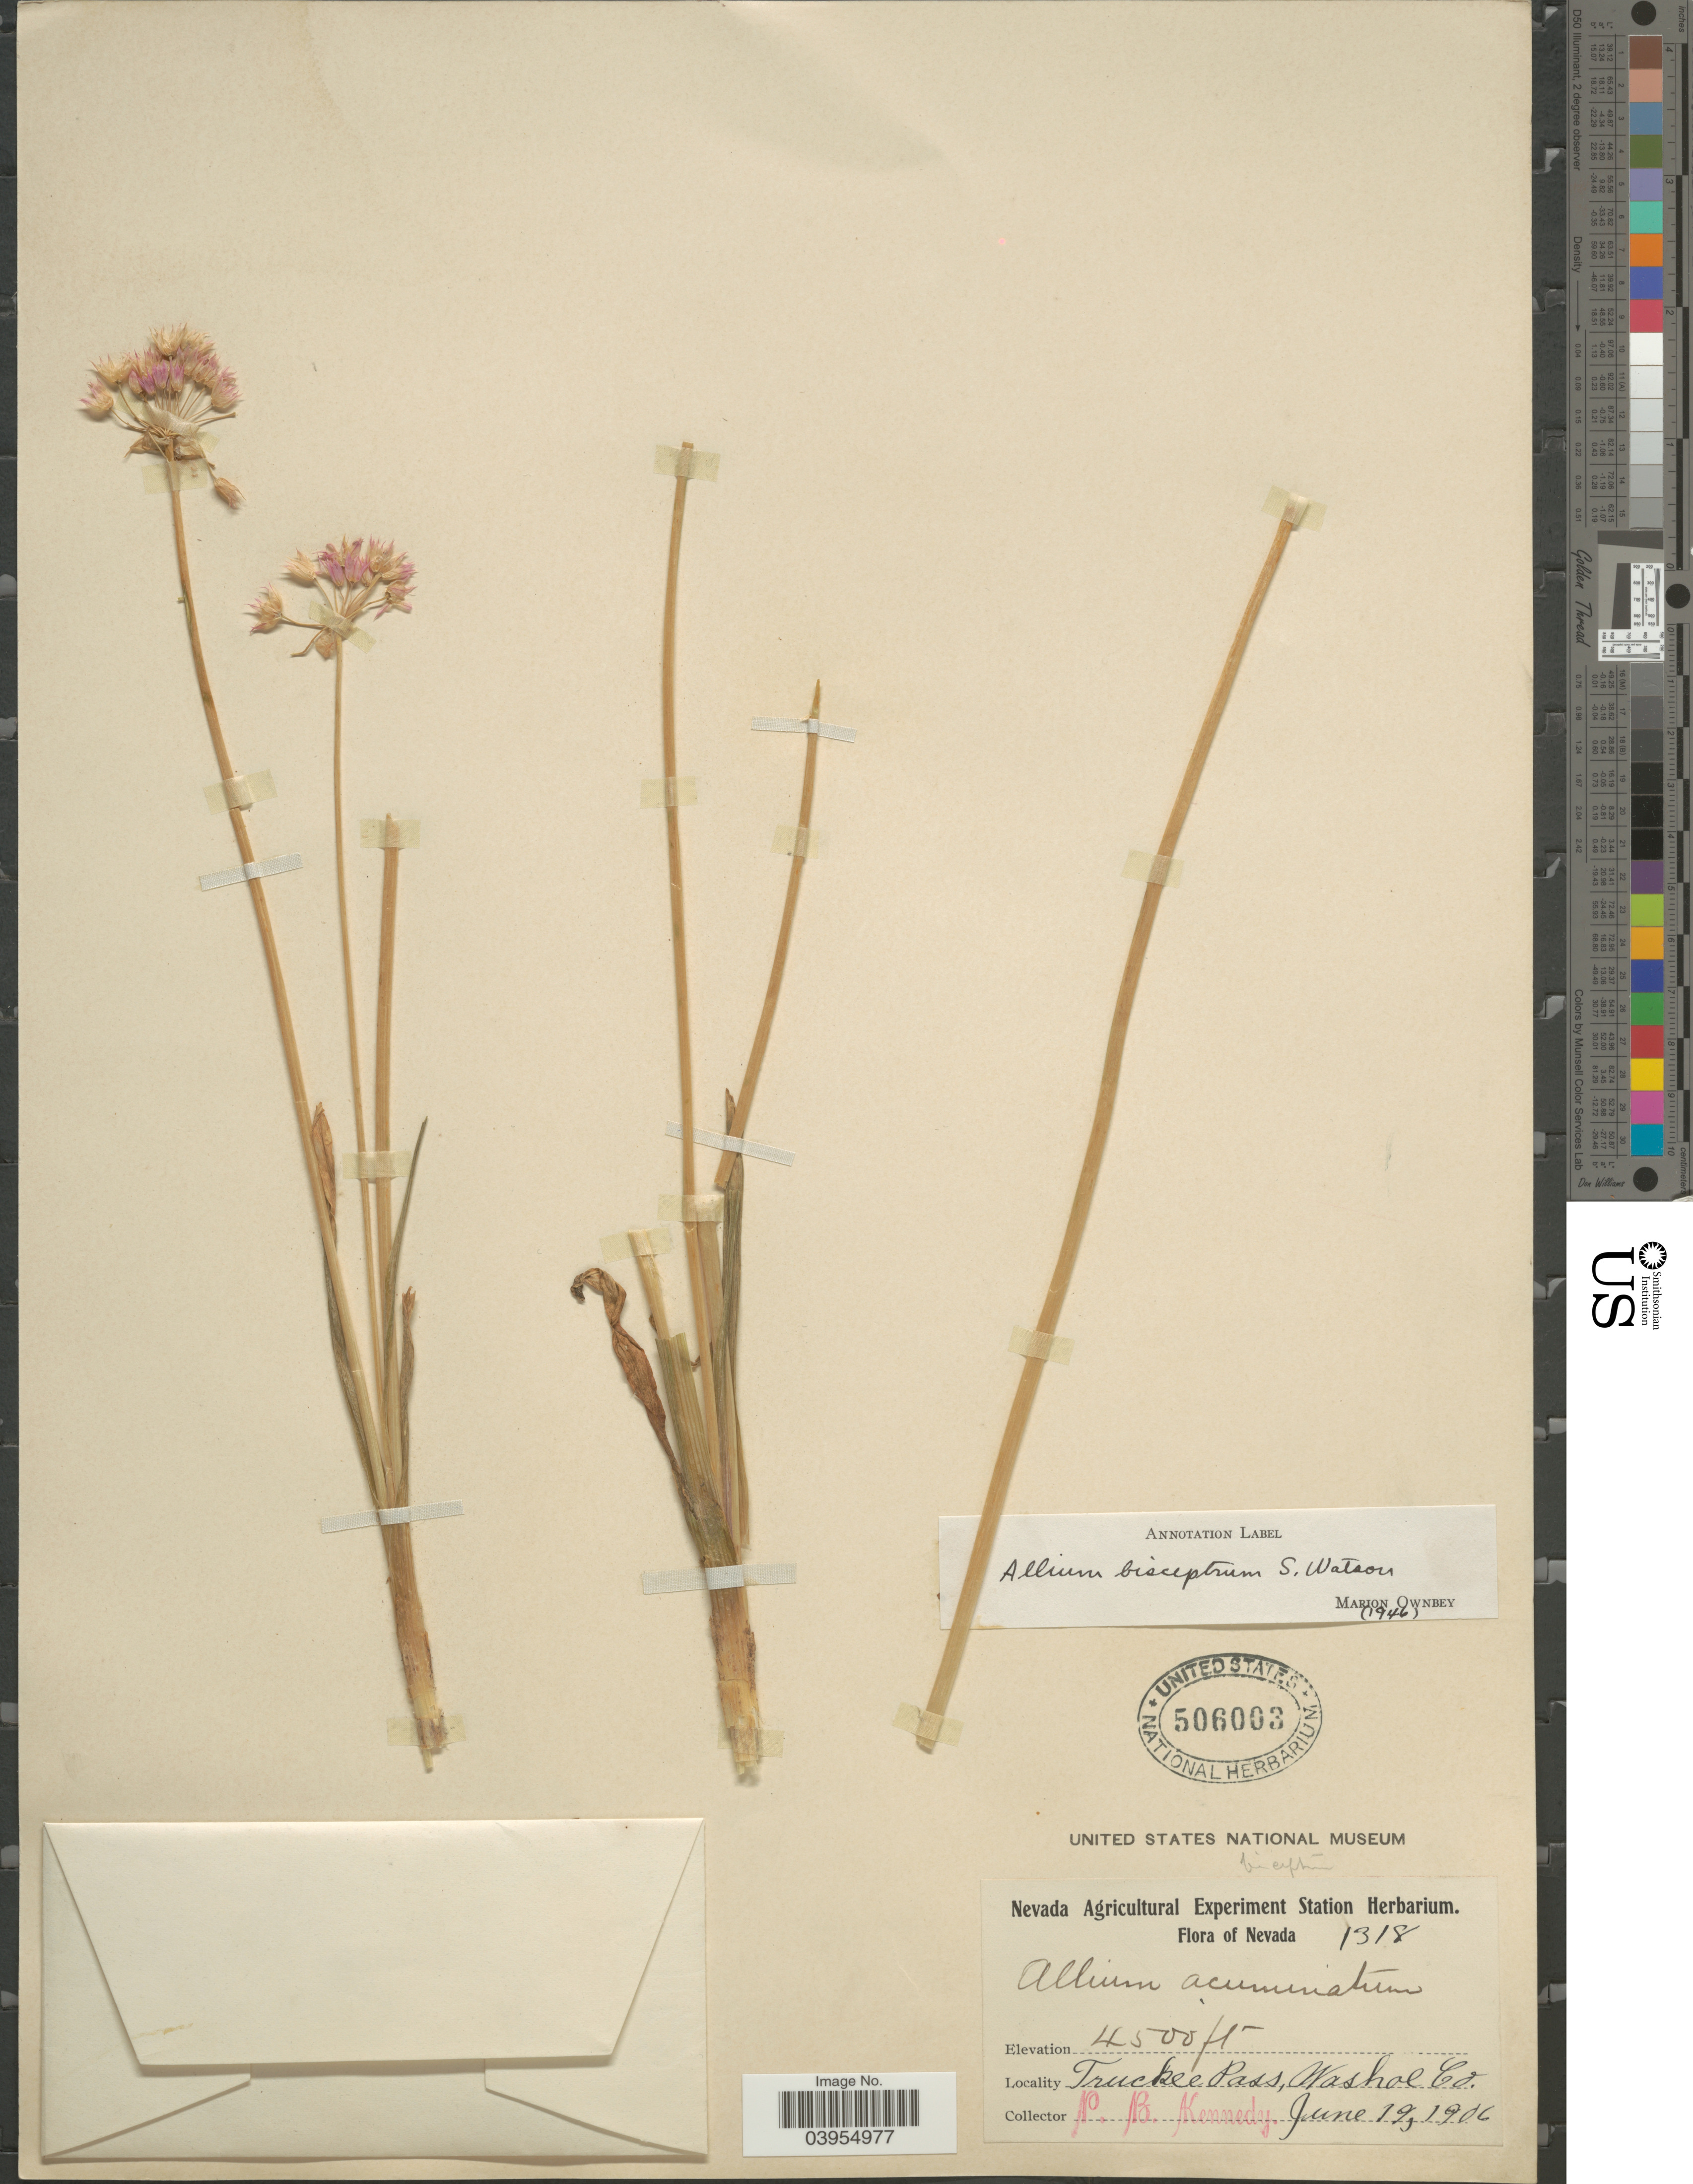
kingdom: Plantae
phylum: Tracheophyta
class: Liliopsida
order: Asparagales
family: Amaryllidaceae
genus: Allium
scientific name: Allium bisceptrum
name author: S. Watson in C. King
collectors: N. Kennedy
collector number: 1318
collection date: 1906-06-19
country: United States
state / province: Nevada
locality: Truckee Pass, Washoe Co.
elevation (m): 1372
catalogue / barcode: US 506003